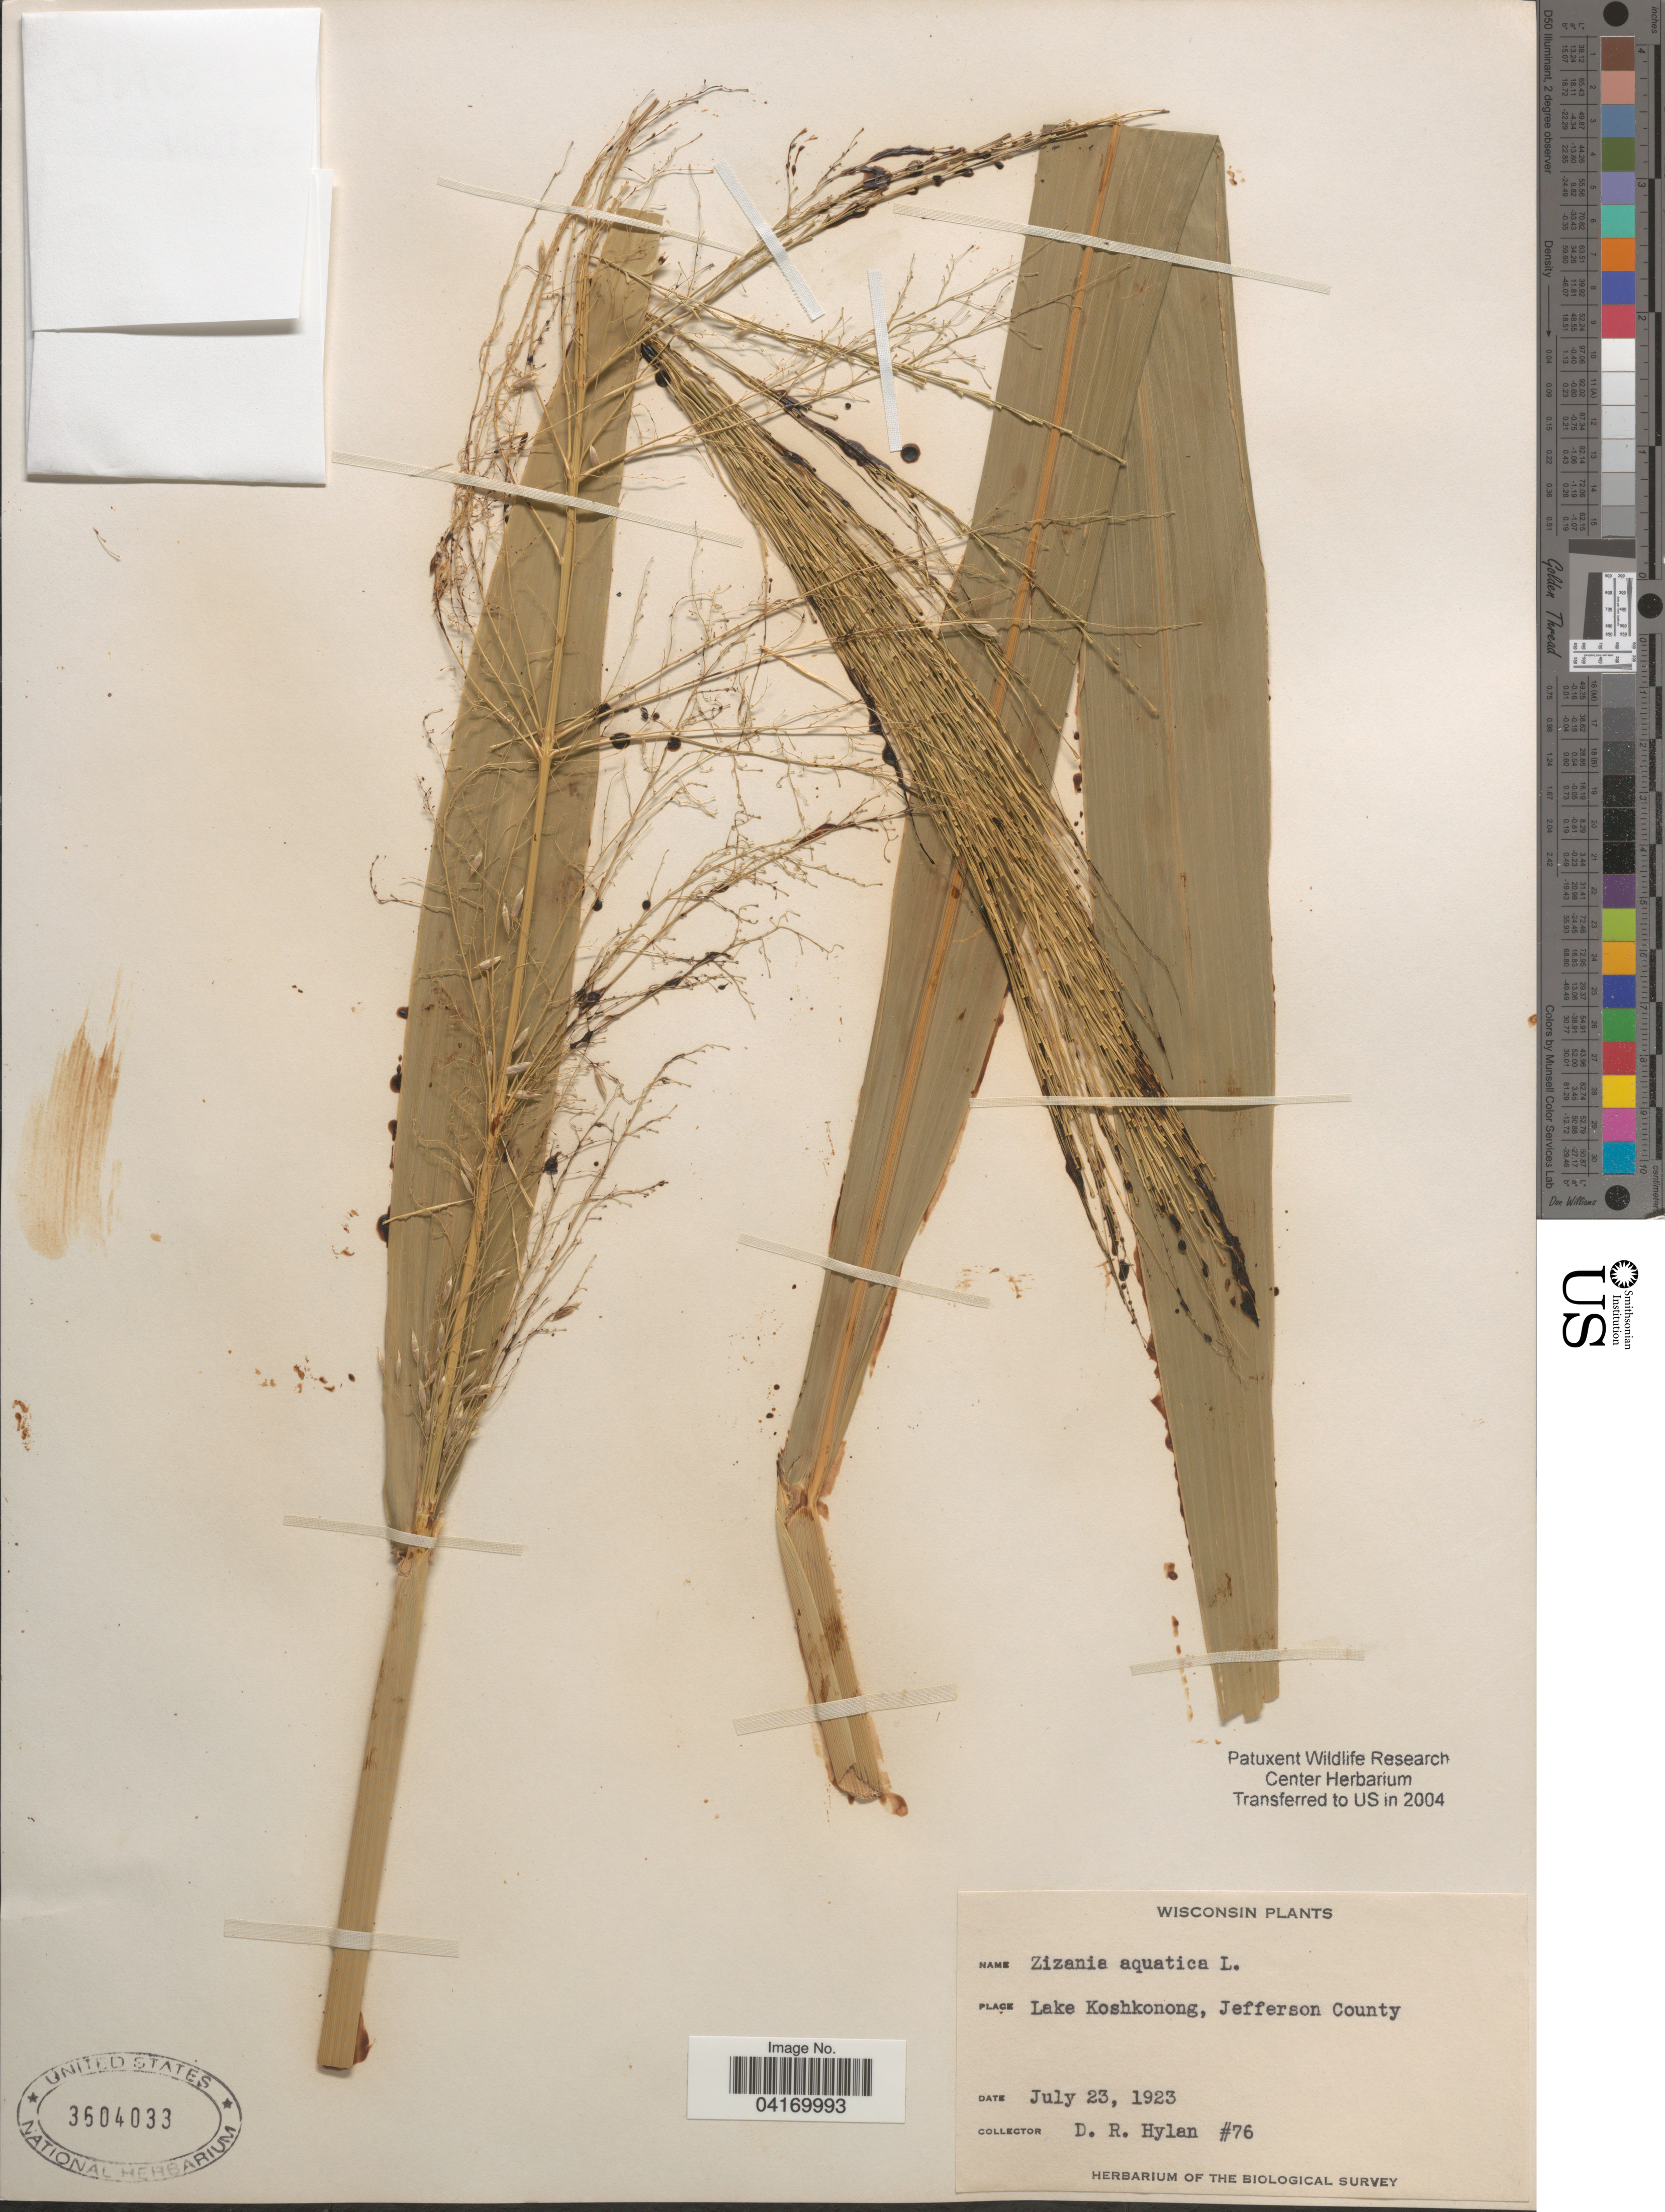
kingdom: Plantae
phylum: Tracheophyta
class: Liliopsida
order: Poales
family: Poaceae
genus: Zizania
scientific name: Zizania aquatica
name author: L.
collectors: D. Hylan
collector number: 76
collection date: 1923-07-23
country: United States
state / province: Wisconsin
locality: Lake Koshkonong, Jefferson County. The Biological Survey.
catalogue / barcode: US 3604033